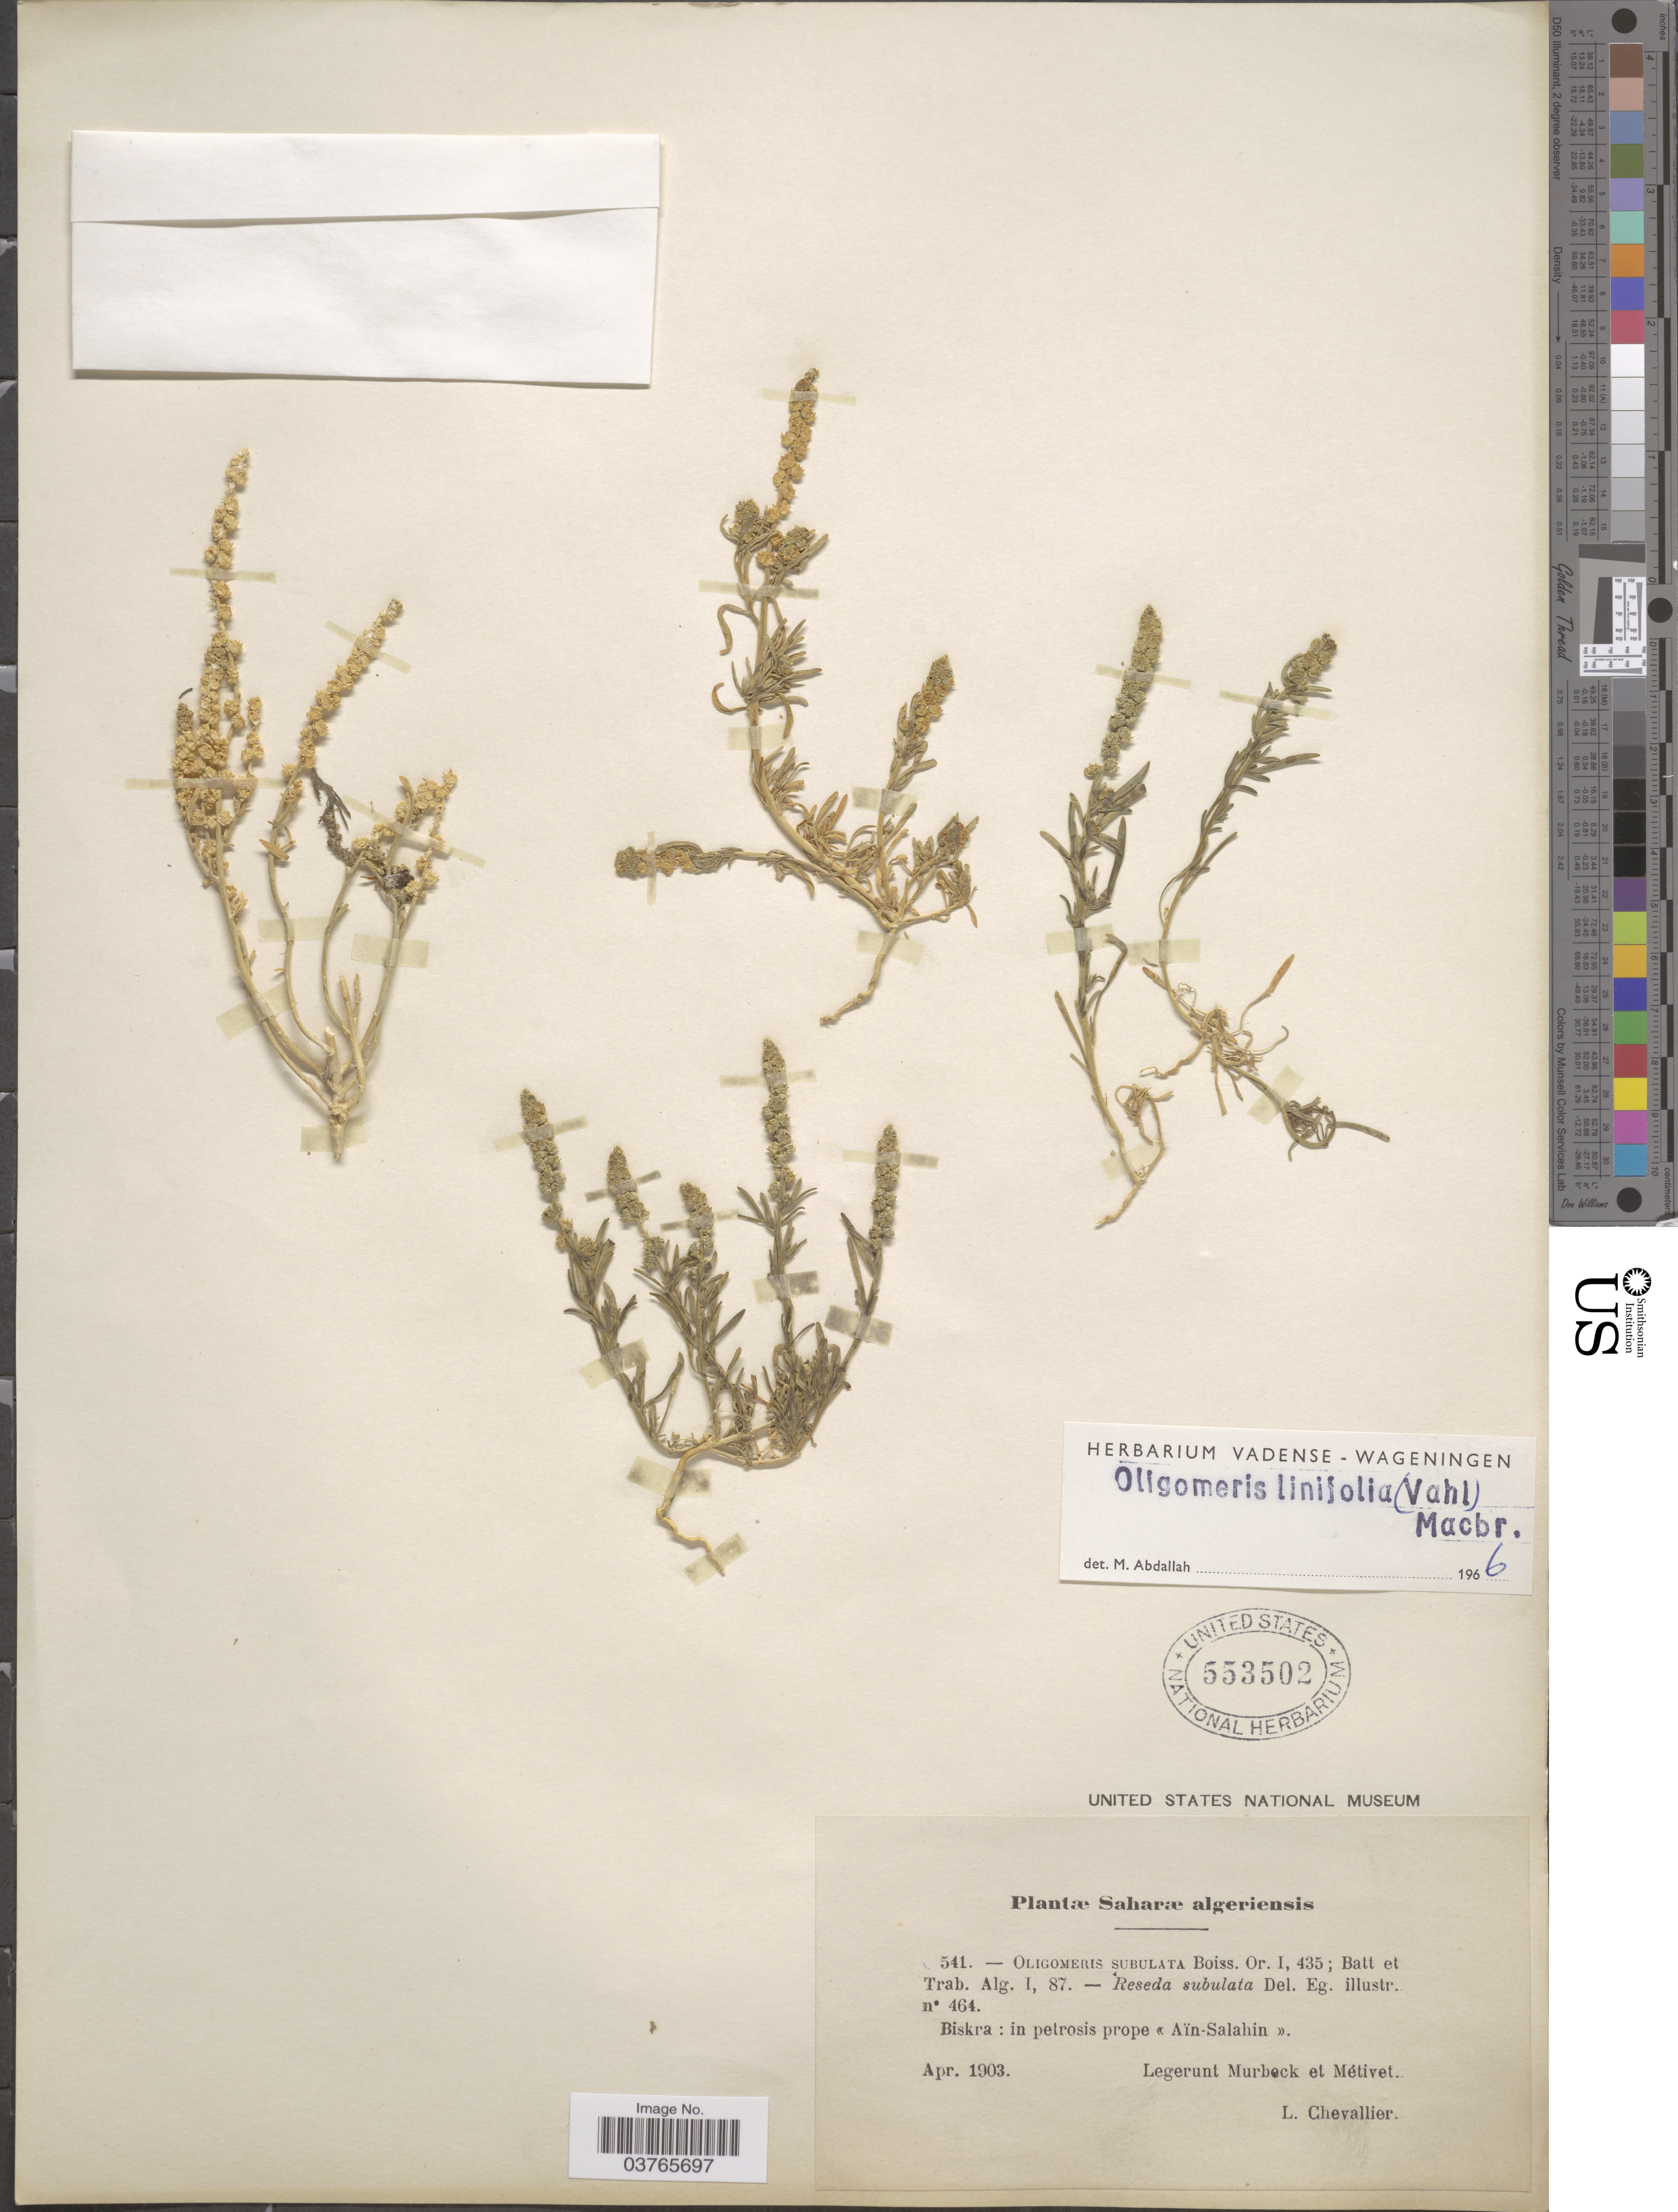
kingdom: Plantae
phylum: Tracheophyta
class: Magnoliopsida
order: Brassicales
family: Resedaceae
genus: Oligomeris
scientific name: Oligomeris linifolia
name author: (Vahl) J.F. Macbr.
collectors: L. Chevallier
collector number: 541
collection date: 1903-04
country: Algeria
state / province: Biskra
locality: Saharæ algeriensis. In petrosis prope « Aïn-Salahin ».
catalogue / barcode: US 553502